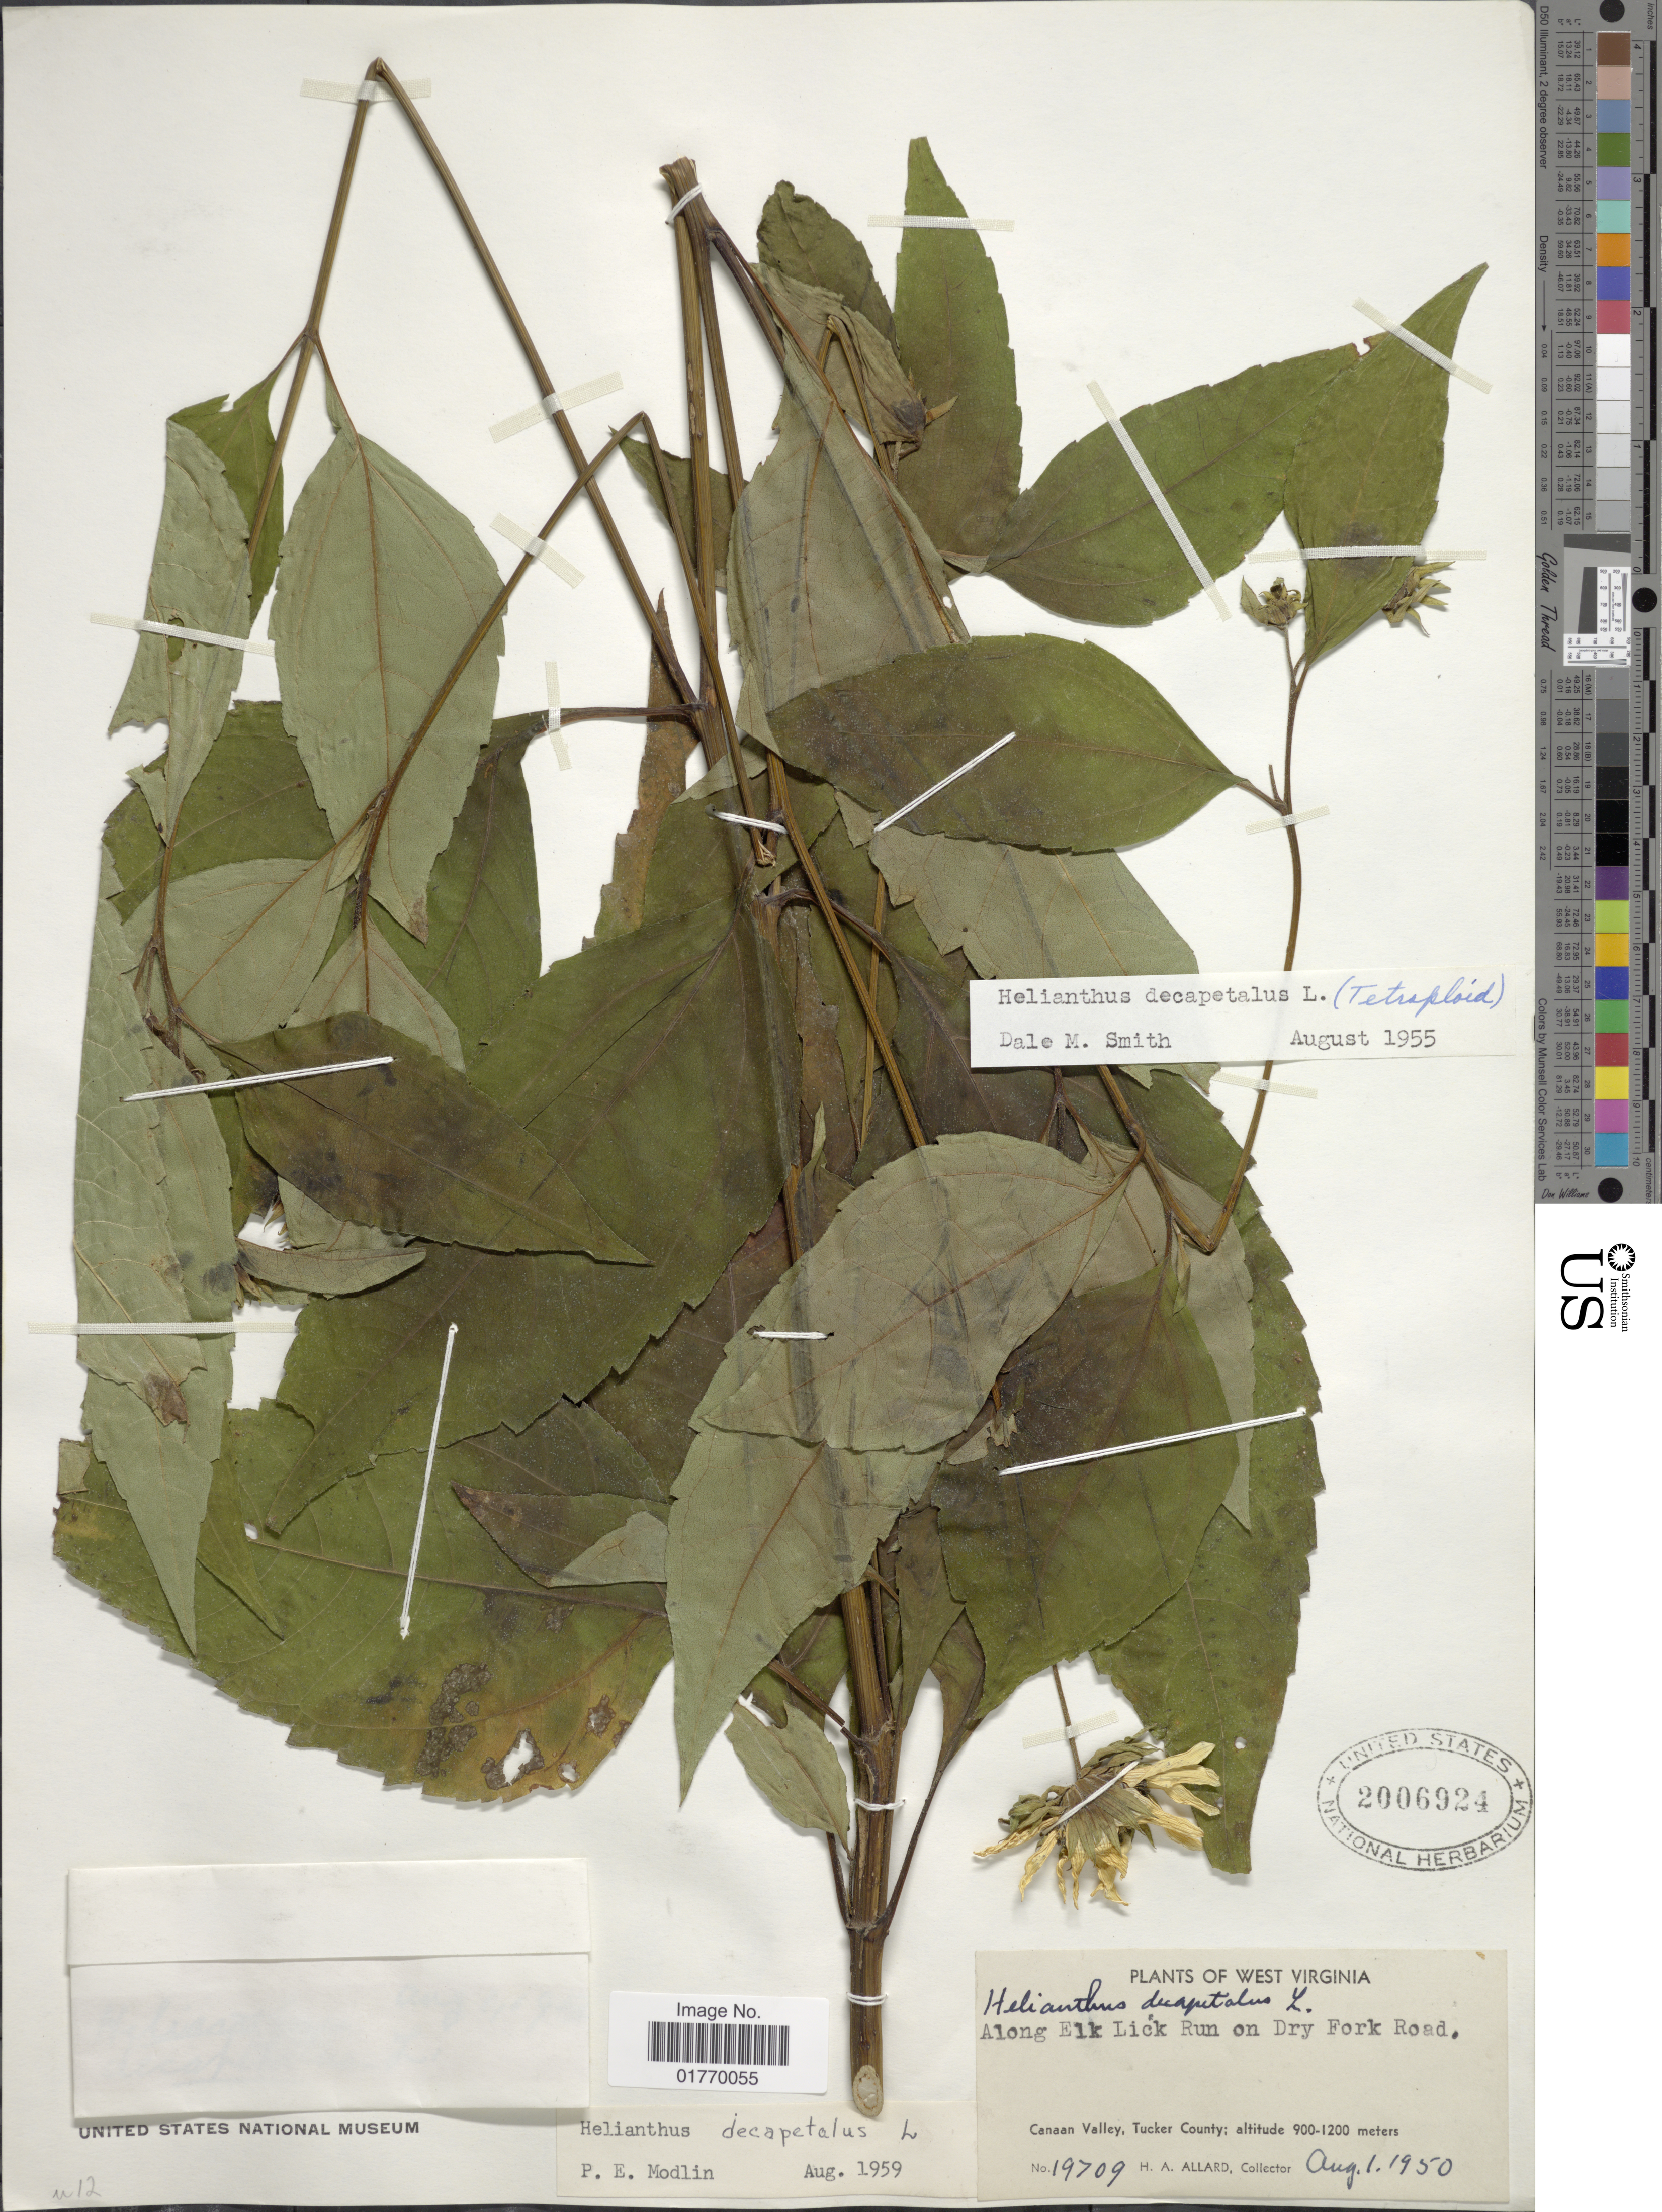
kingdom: Plantae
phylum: Tracheophyta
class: Magnoliopsida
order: Asterales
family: Asteraceae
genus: Helianthus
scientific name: Helianthus decapetalus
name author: L.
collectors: H. A. Allard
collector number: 19709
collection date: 1950-08-01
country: United States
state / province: West Virginia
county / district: Tucker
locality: Canaan valley, Tucker County, Along Elk Lick Run on Dry Fork Road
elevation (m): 900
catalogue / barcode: US 2006924